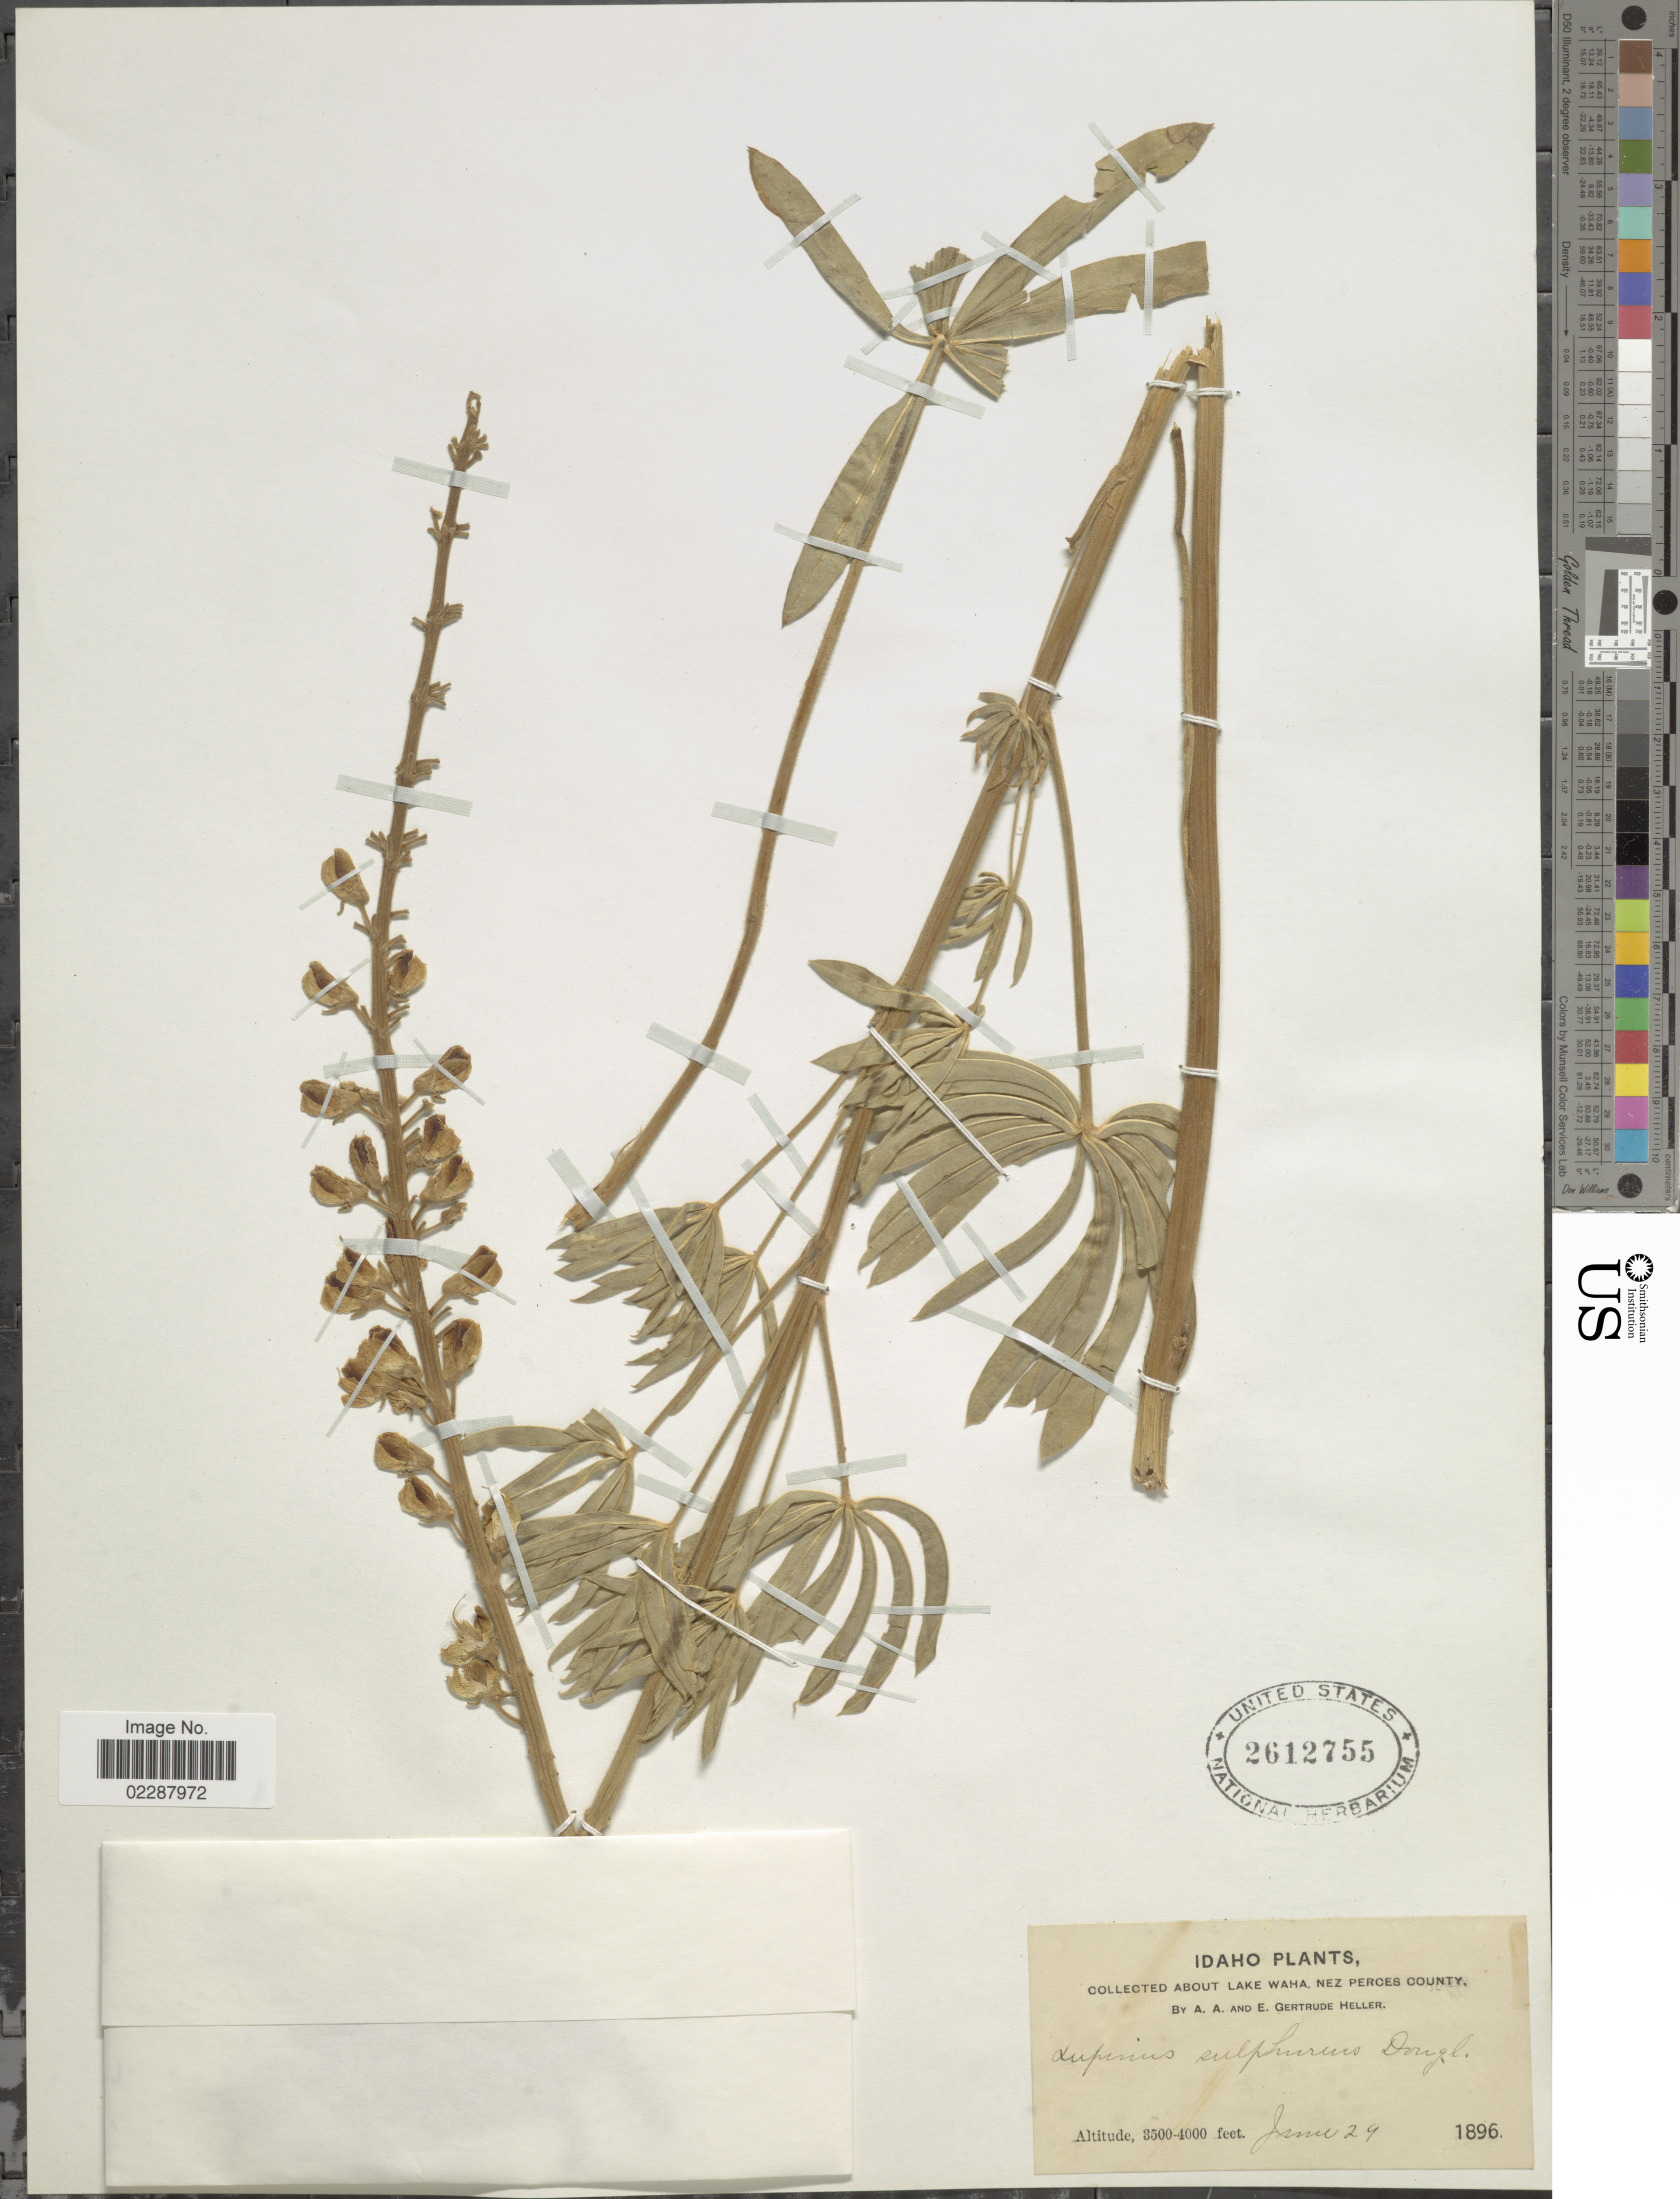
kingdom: Plantae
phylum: Tracheophyta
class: Magnoliopsida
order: Fabales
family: Fabaceae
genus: Lupinus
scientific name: Lupinus sulphureus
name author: Douglas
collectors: A. A. Heller & E. G. Heller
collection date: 1896-06-29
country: United States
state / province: Idaho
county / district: Nez Perce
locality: About Lake Waha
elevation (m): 1067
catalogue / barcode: US 2612755